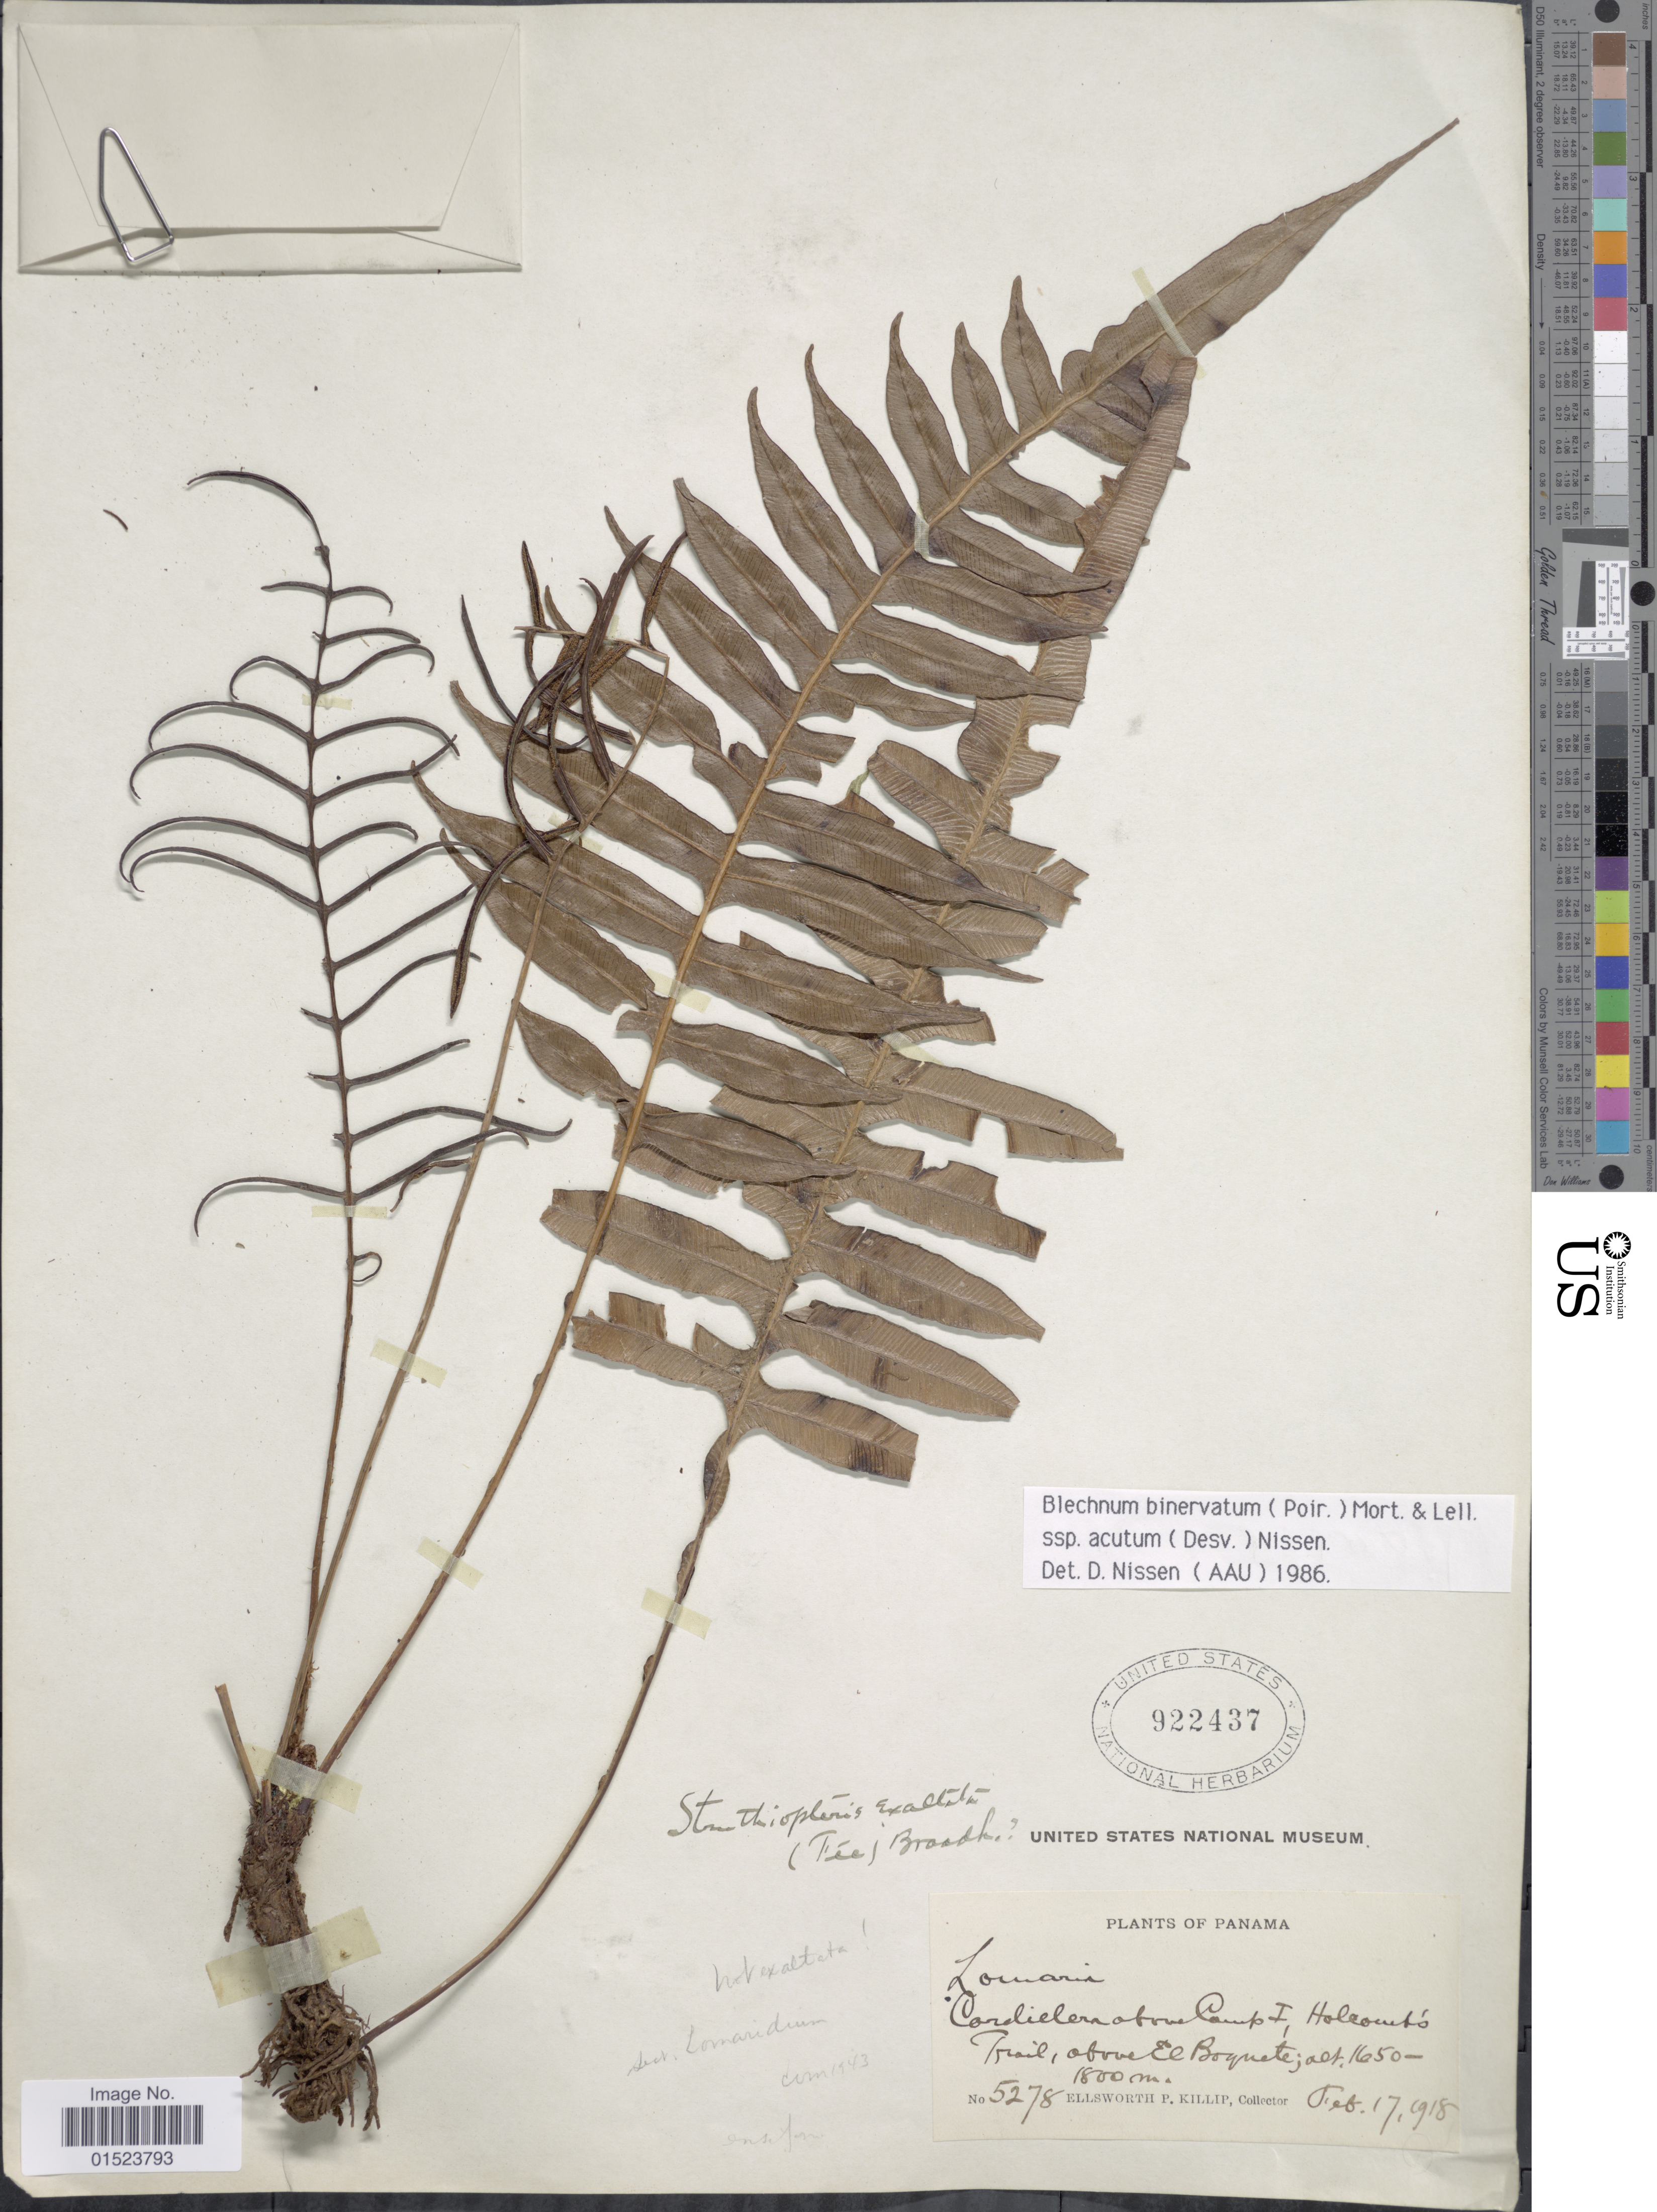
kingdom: Plantae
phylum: Tracheophyta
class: Polypodiopsida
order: Polypodiales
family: Blechnaceae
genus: Blechnum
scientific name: Blechnum ensiforme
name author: (Liebm.) C. Chr.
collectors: E. P. Killip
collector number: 5278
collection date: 1918-02-17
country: Panama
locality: Cordillera above Camp I, Holcomb's Trail, above El Boquete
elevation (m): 1650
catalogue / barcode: US 922437